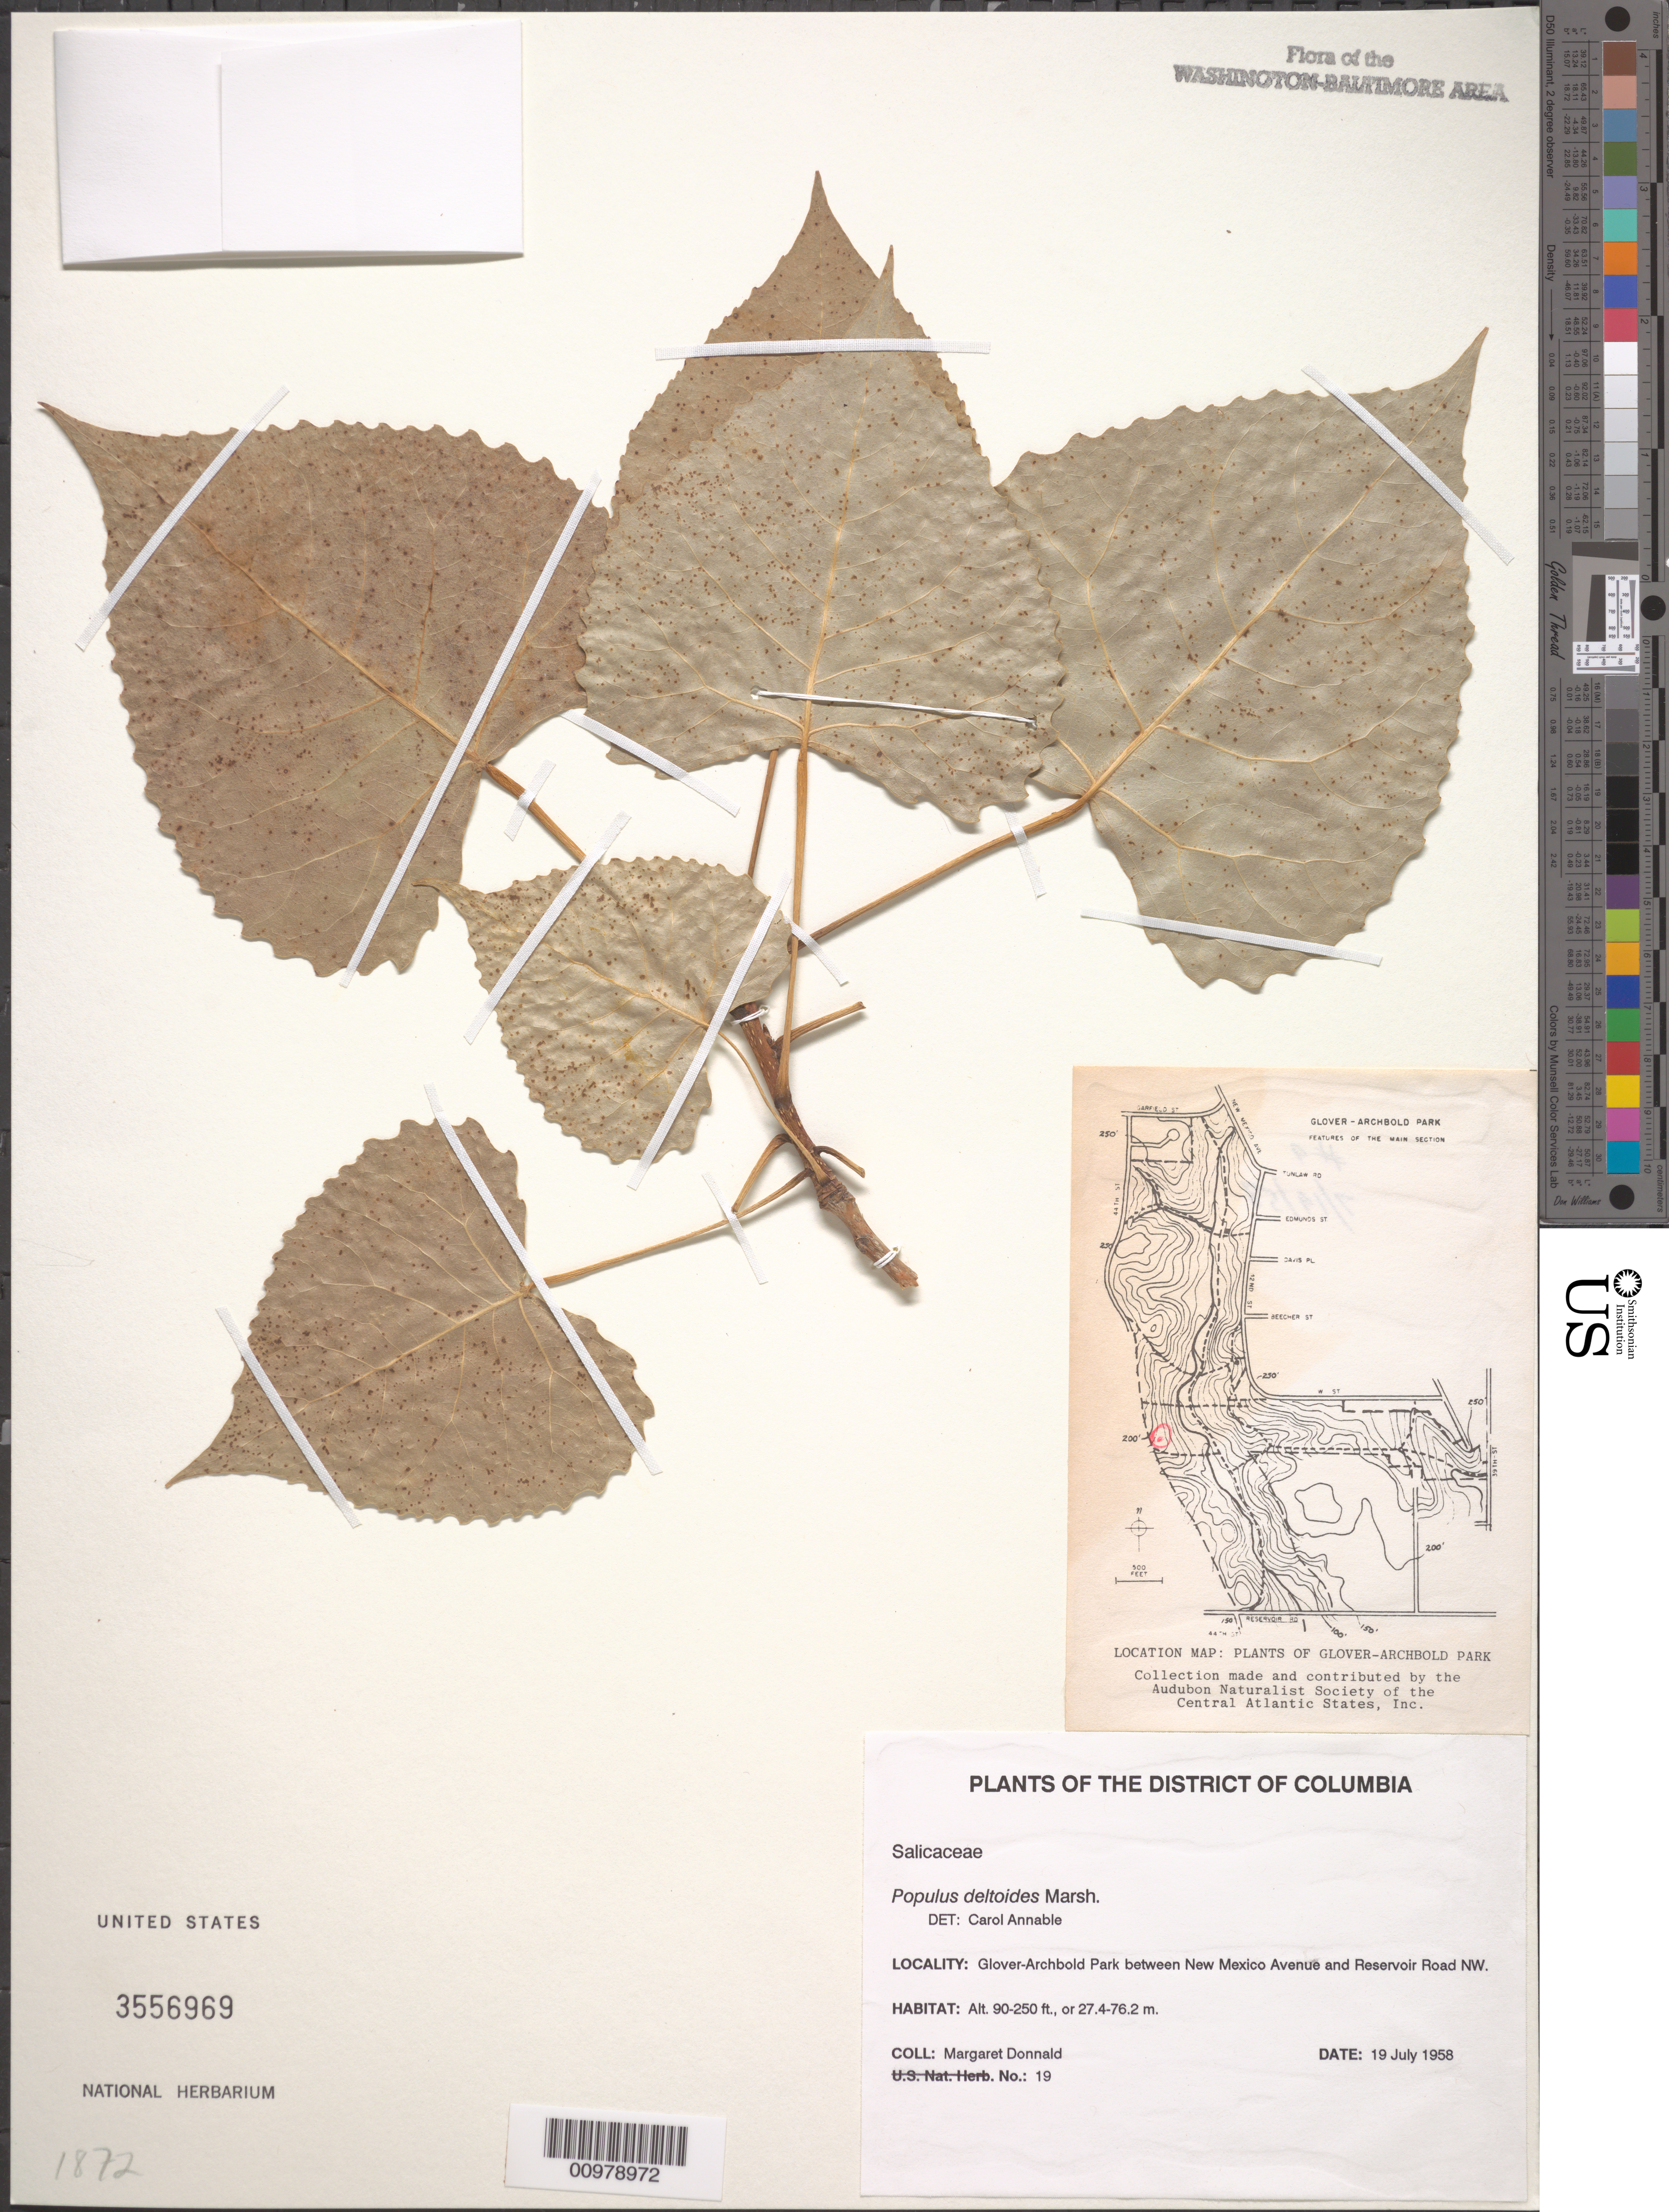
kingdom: Plantae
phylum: Tracheophyta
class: Magnoliopsida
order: Malpighiales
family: Salicaceae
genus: Populus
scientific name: Populus deltoides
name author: W. Bartram ex Marshall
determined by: Annable, C. R.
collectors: M. Donnald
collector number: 19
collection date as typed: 19 July 1958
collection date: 1958-07-19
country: United States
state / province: District of Columbia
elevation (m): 27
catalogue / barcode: US 3556969